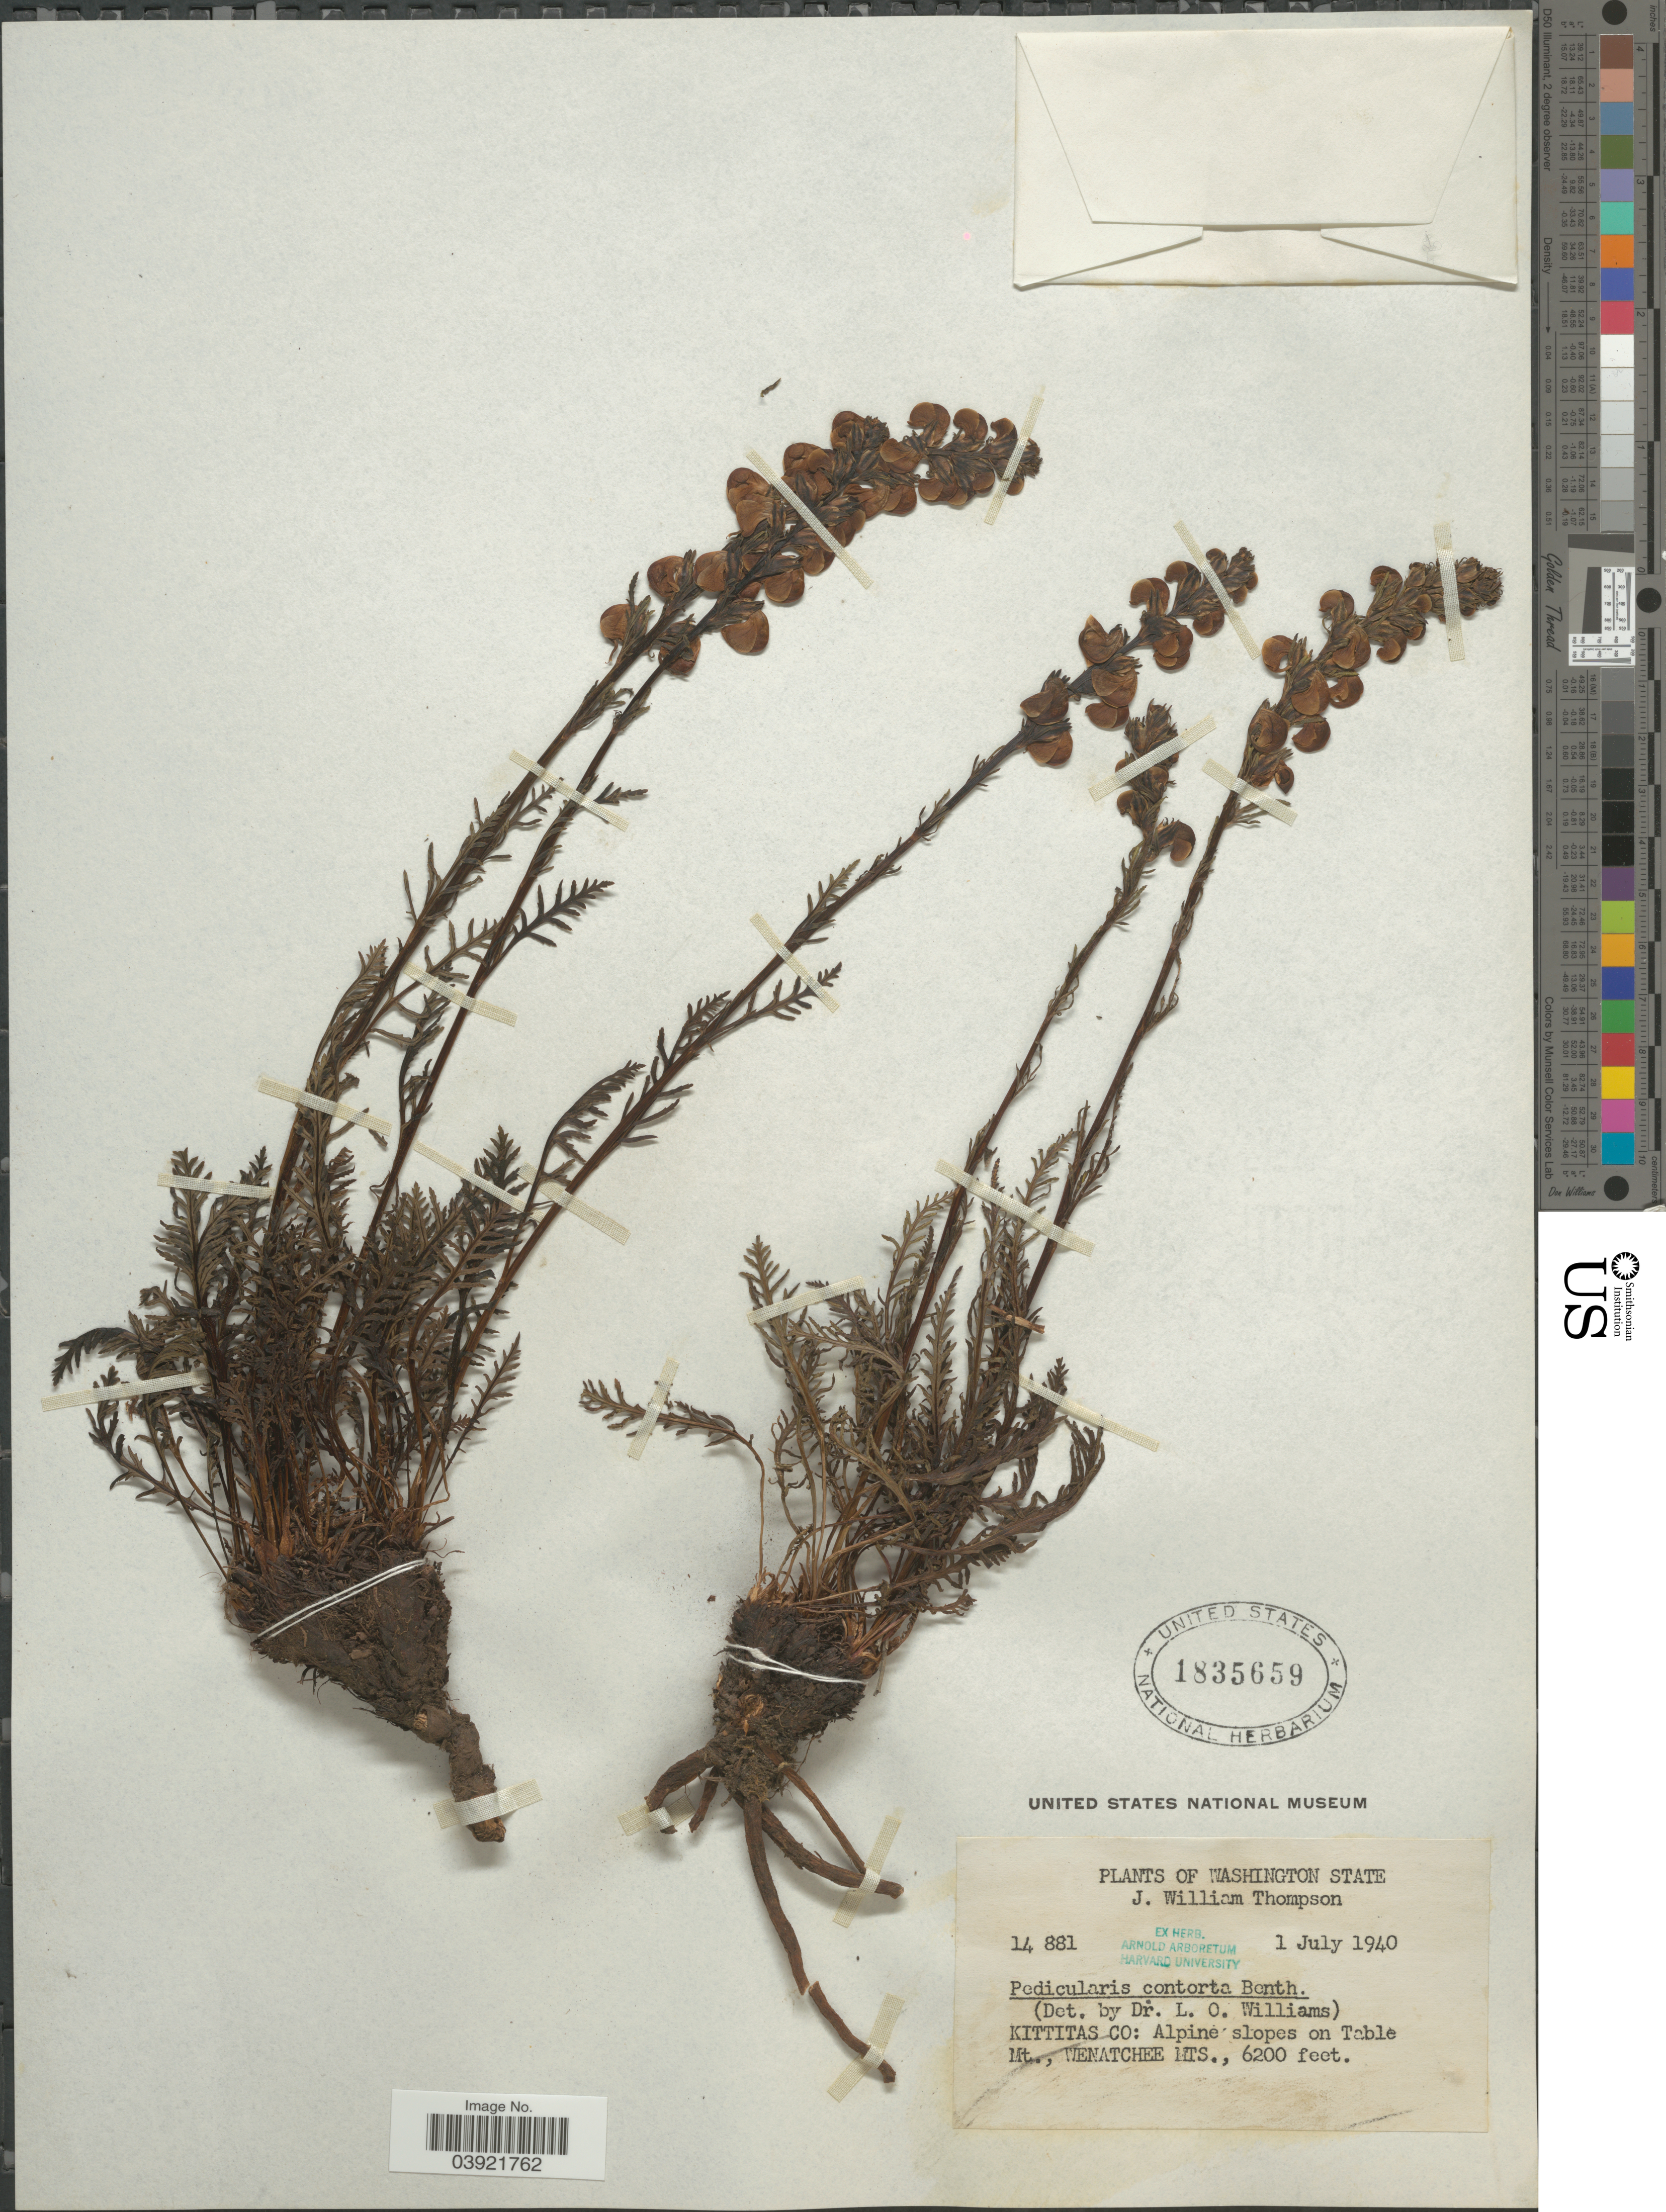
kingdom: Plantae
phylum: Tracheophyta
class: Magnoliopsida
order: Lamiales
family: Orobanchaceae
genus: Pedicularis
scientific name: Pedicularis contorta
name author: Benth.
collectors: J. W. Thompson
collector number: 14881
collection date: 1940-07-01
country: United States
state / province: Washington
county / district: Kittitas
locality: Kittitas Co: Alpine slopes on Table Mt., Wenatchee Mts.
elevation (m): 1890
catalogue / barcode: US 1835659